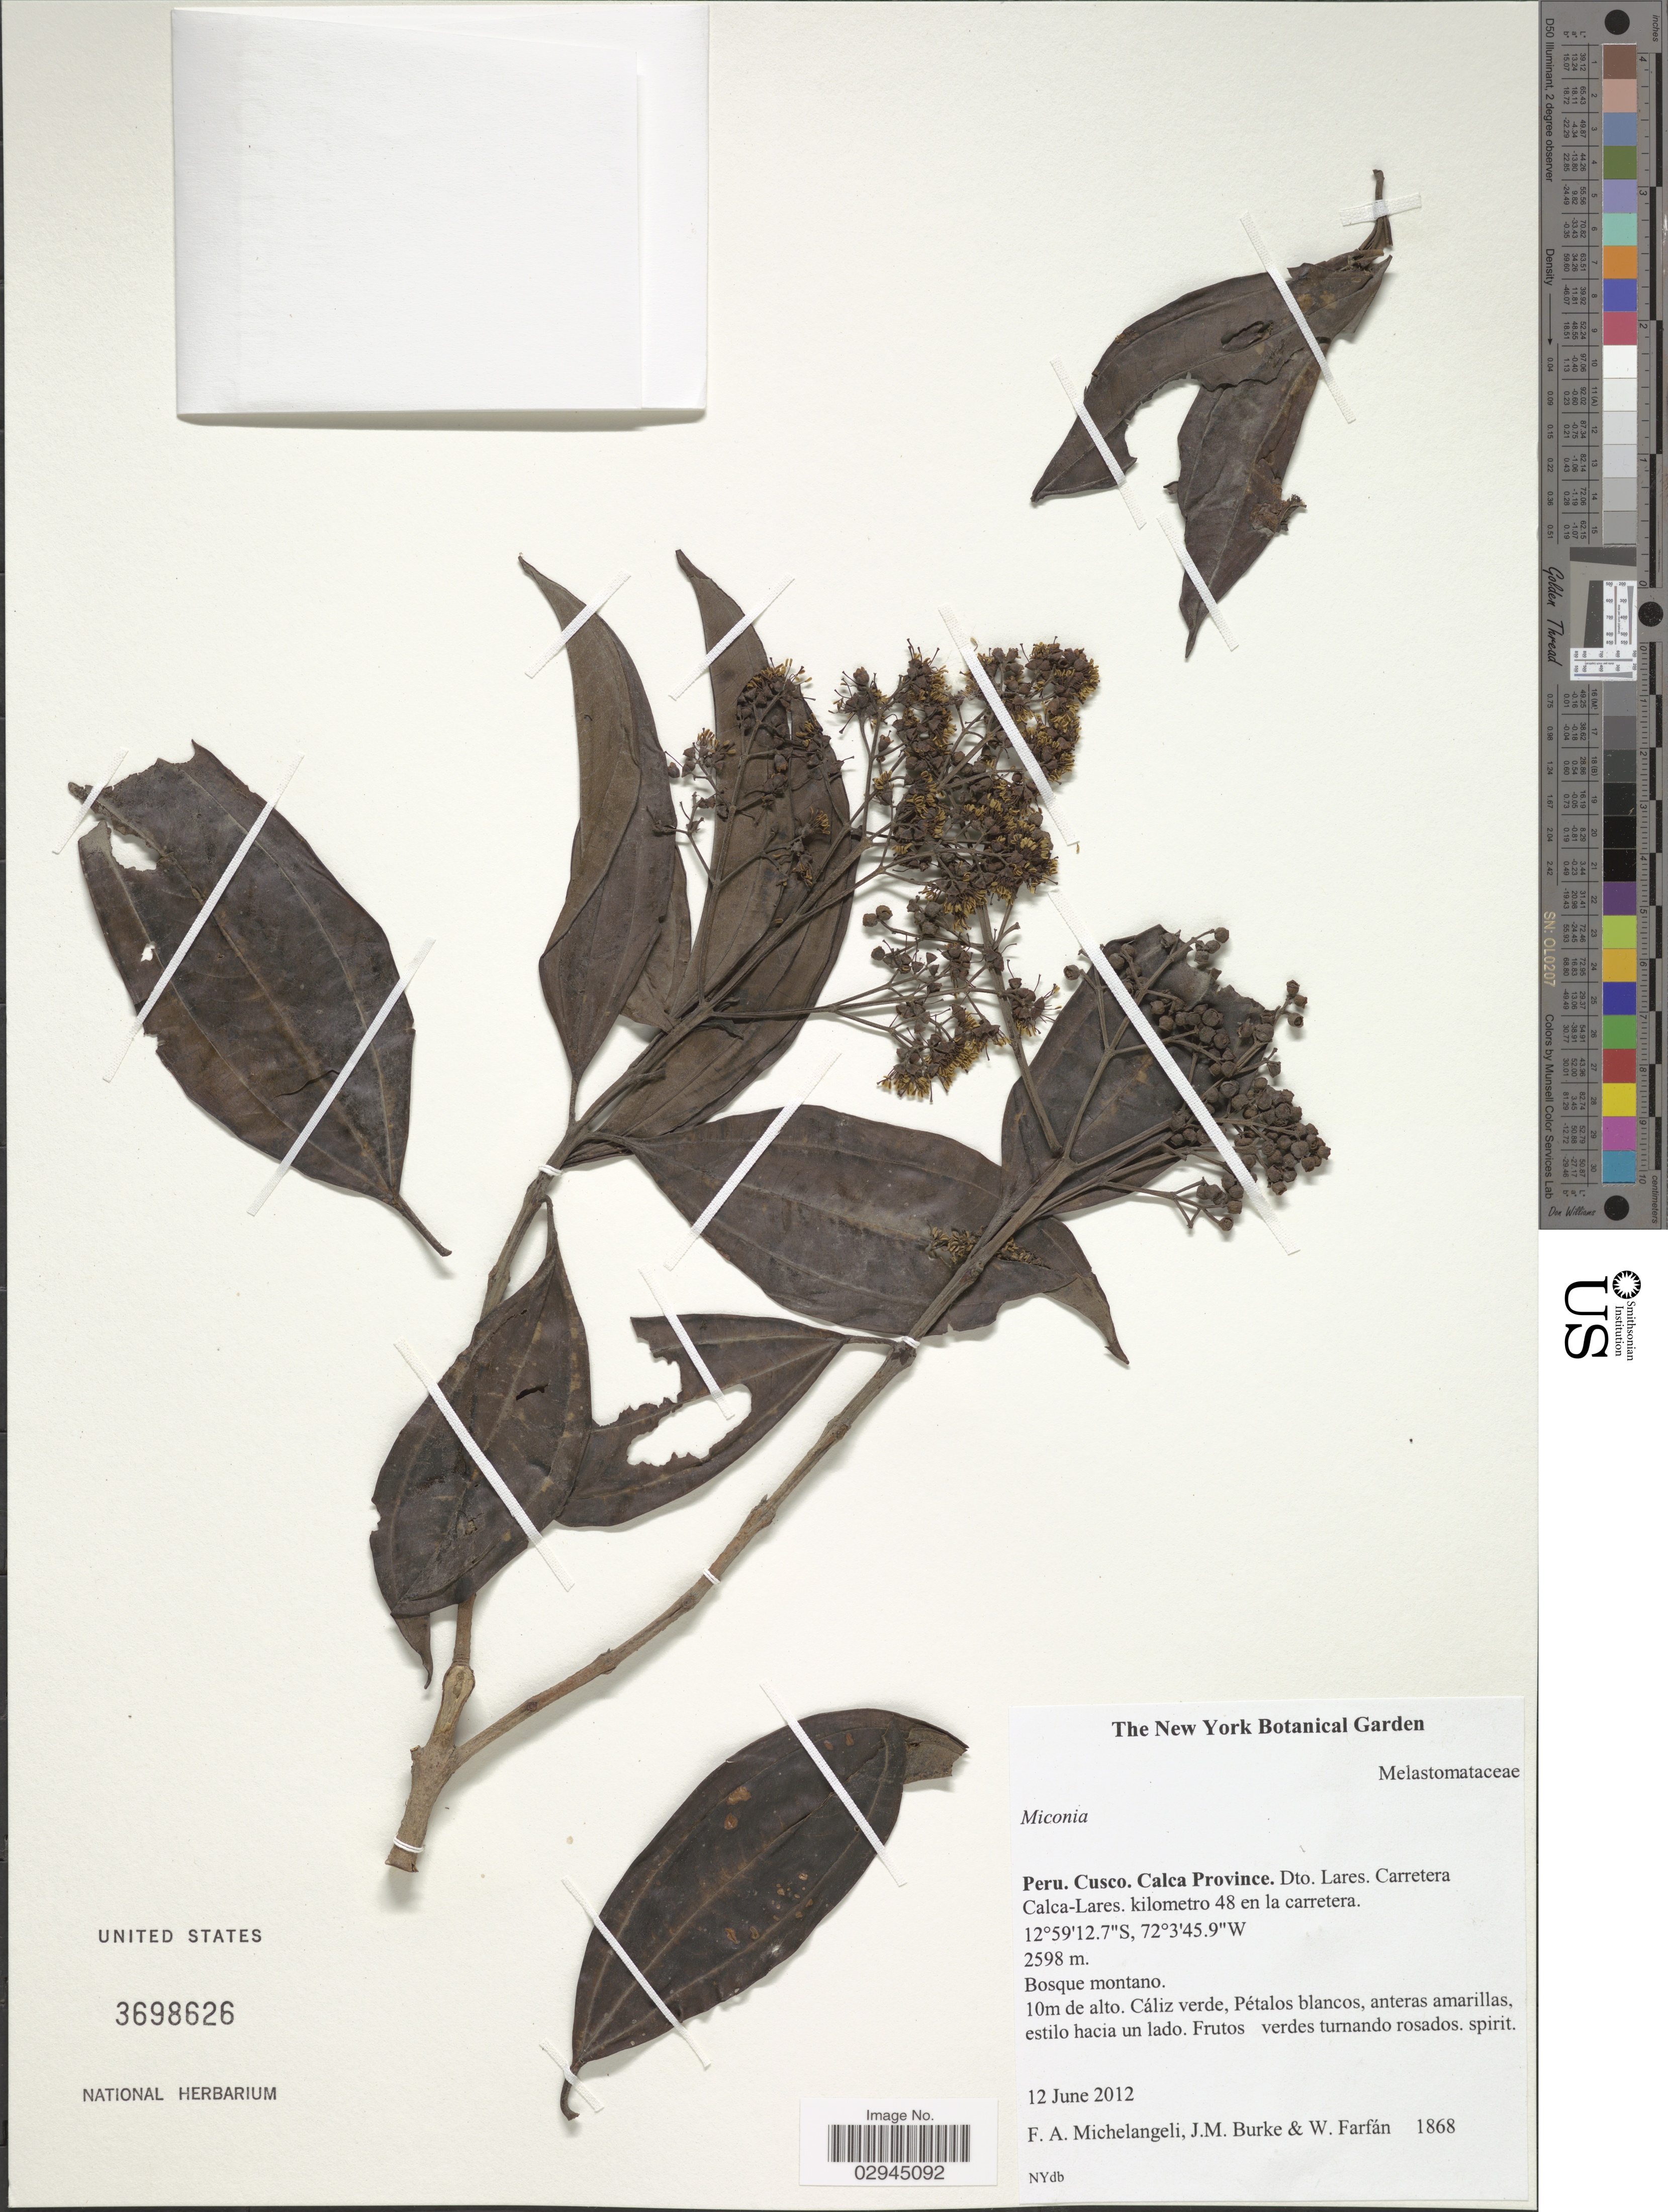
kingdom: Plantae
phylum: Tracheophyta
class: Magnoliopsida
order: Myrtales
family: Melastomataceae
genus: Miconia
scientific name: Miconia wolfei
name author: Wurdack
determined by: Michelangeli, F. A.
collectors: F. A. Michelangeli, Jac. M. Burke & W. Farfán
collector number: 1868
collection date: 2012-06-12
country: Peru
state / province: Cusco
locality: Calca Province. Dto. Lares. Carretera Calca-Lares. kilometro 48 en la carretera.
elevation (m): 2598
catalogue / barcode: US 3698626